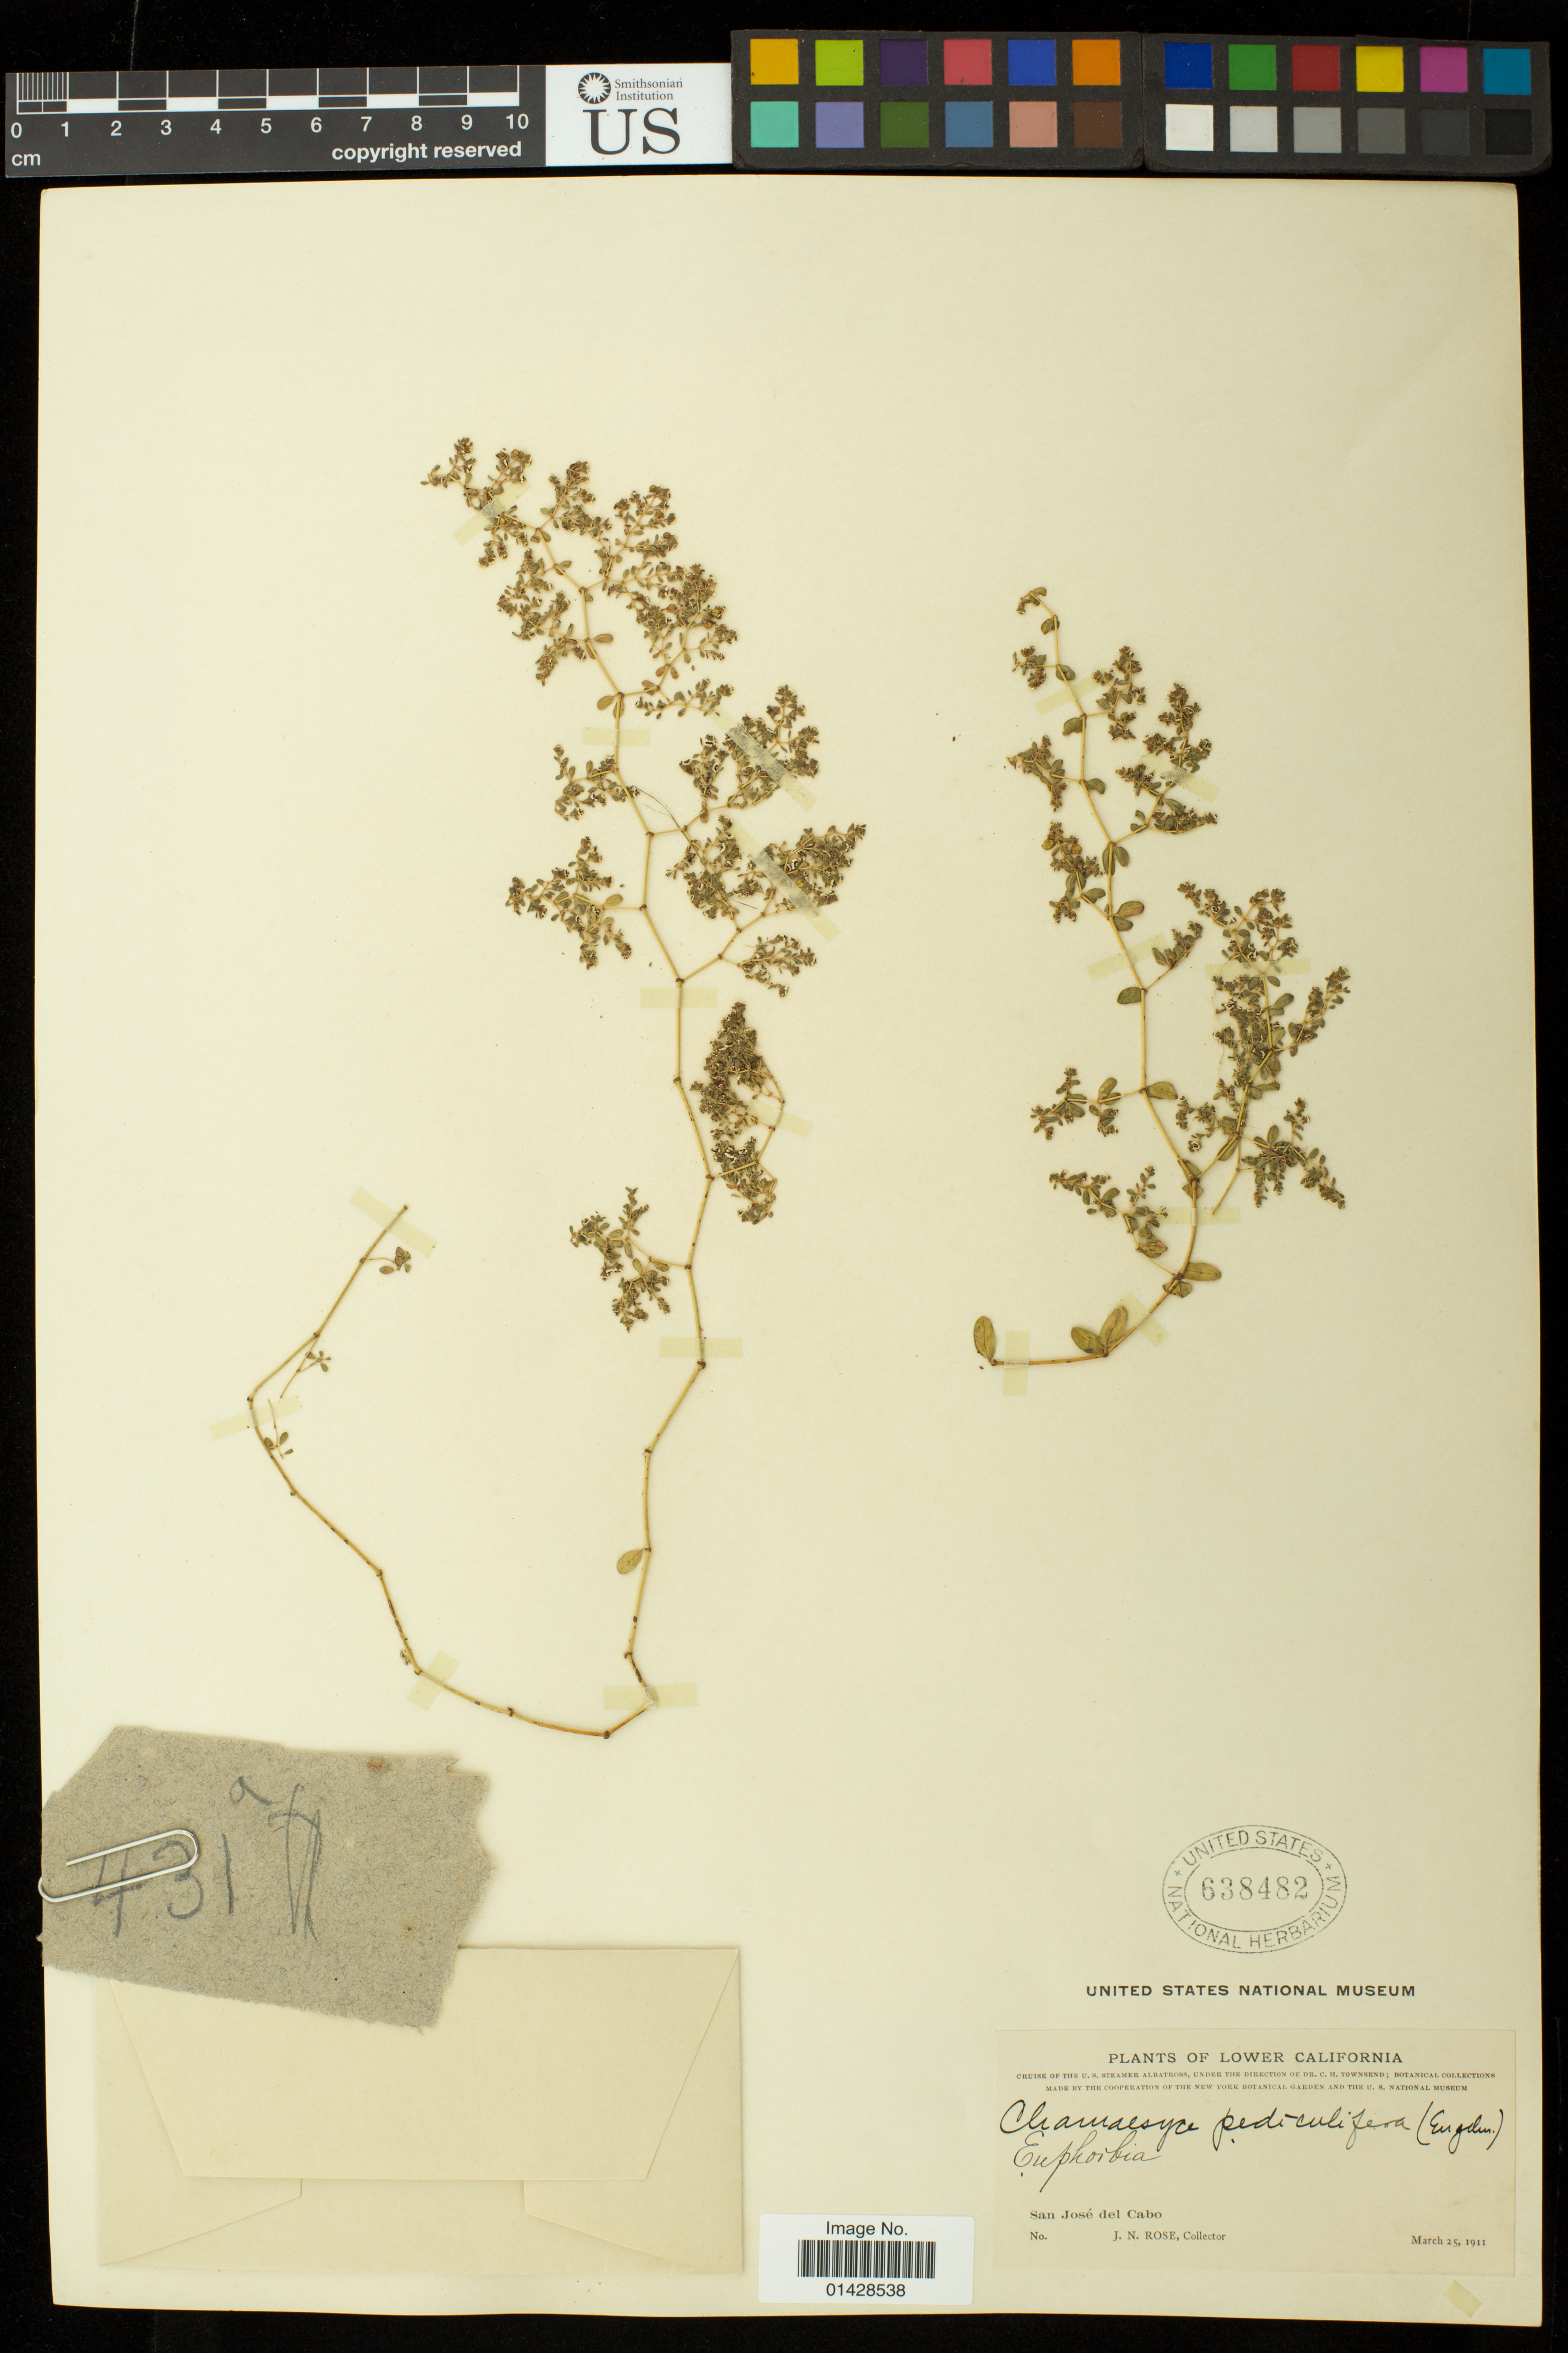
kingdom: Plantae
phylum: Tracheophyta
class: Magnoliopsida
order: Malpighiales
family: Euphorbiaceae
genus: Euphorbia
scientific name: Euphorbia polycarpa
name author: Benth.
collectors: J. N. Rose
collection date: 1911-03-25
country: Mexico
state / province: Baja California Sur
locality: San Jose del Cabo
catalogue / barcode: US 638482